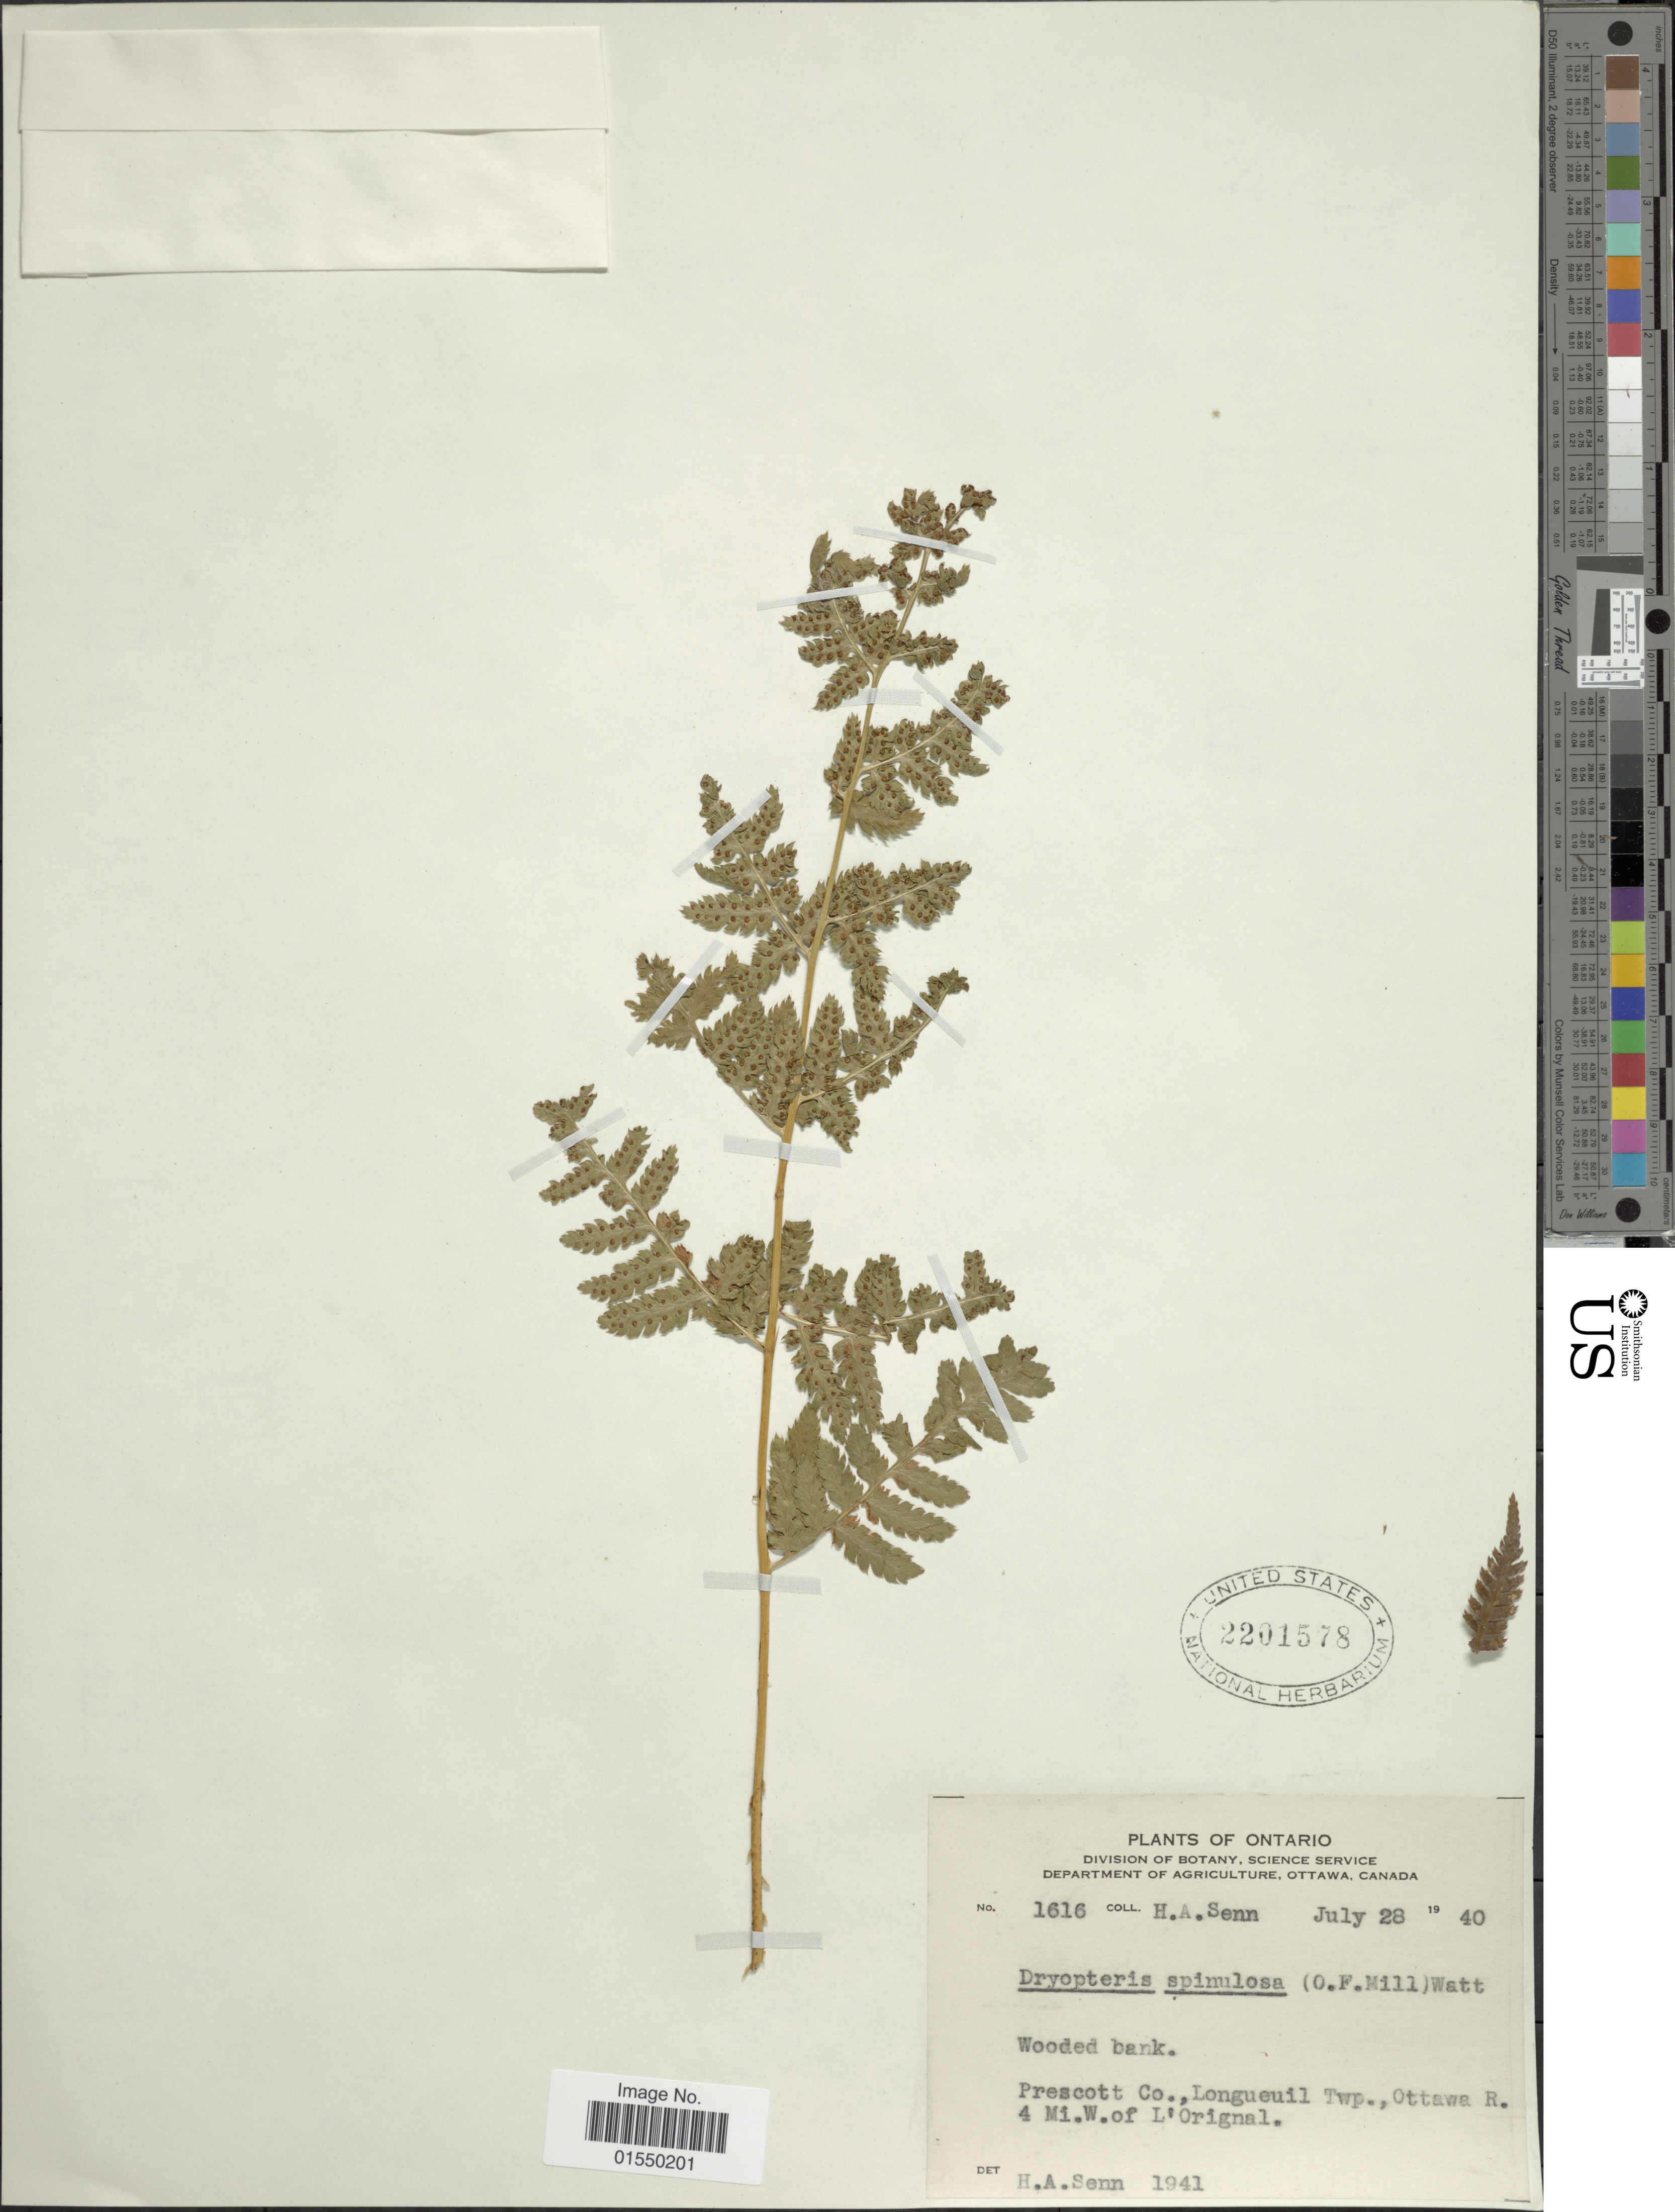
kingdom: Plantae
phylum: Tracheophyta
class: Polypodiopsida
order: Polypodiales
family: Dryopteridaceae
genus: Dryopteris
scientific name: Dryopteris carthusiana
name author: (Villars) H.P. Fuchs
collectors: H. Senn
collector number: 1616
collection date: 1940-07-28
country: Canada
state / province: Ontario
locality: Prescott Co., Longueuil Twp., Ottawa R. 4 mi. W. of L'Orignal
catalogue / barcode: US 2201578